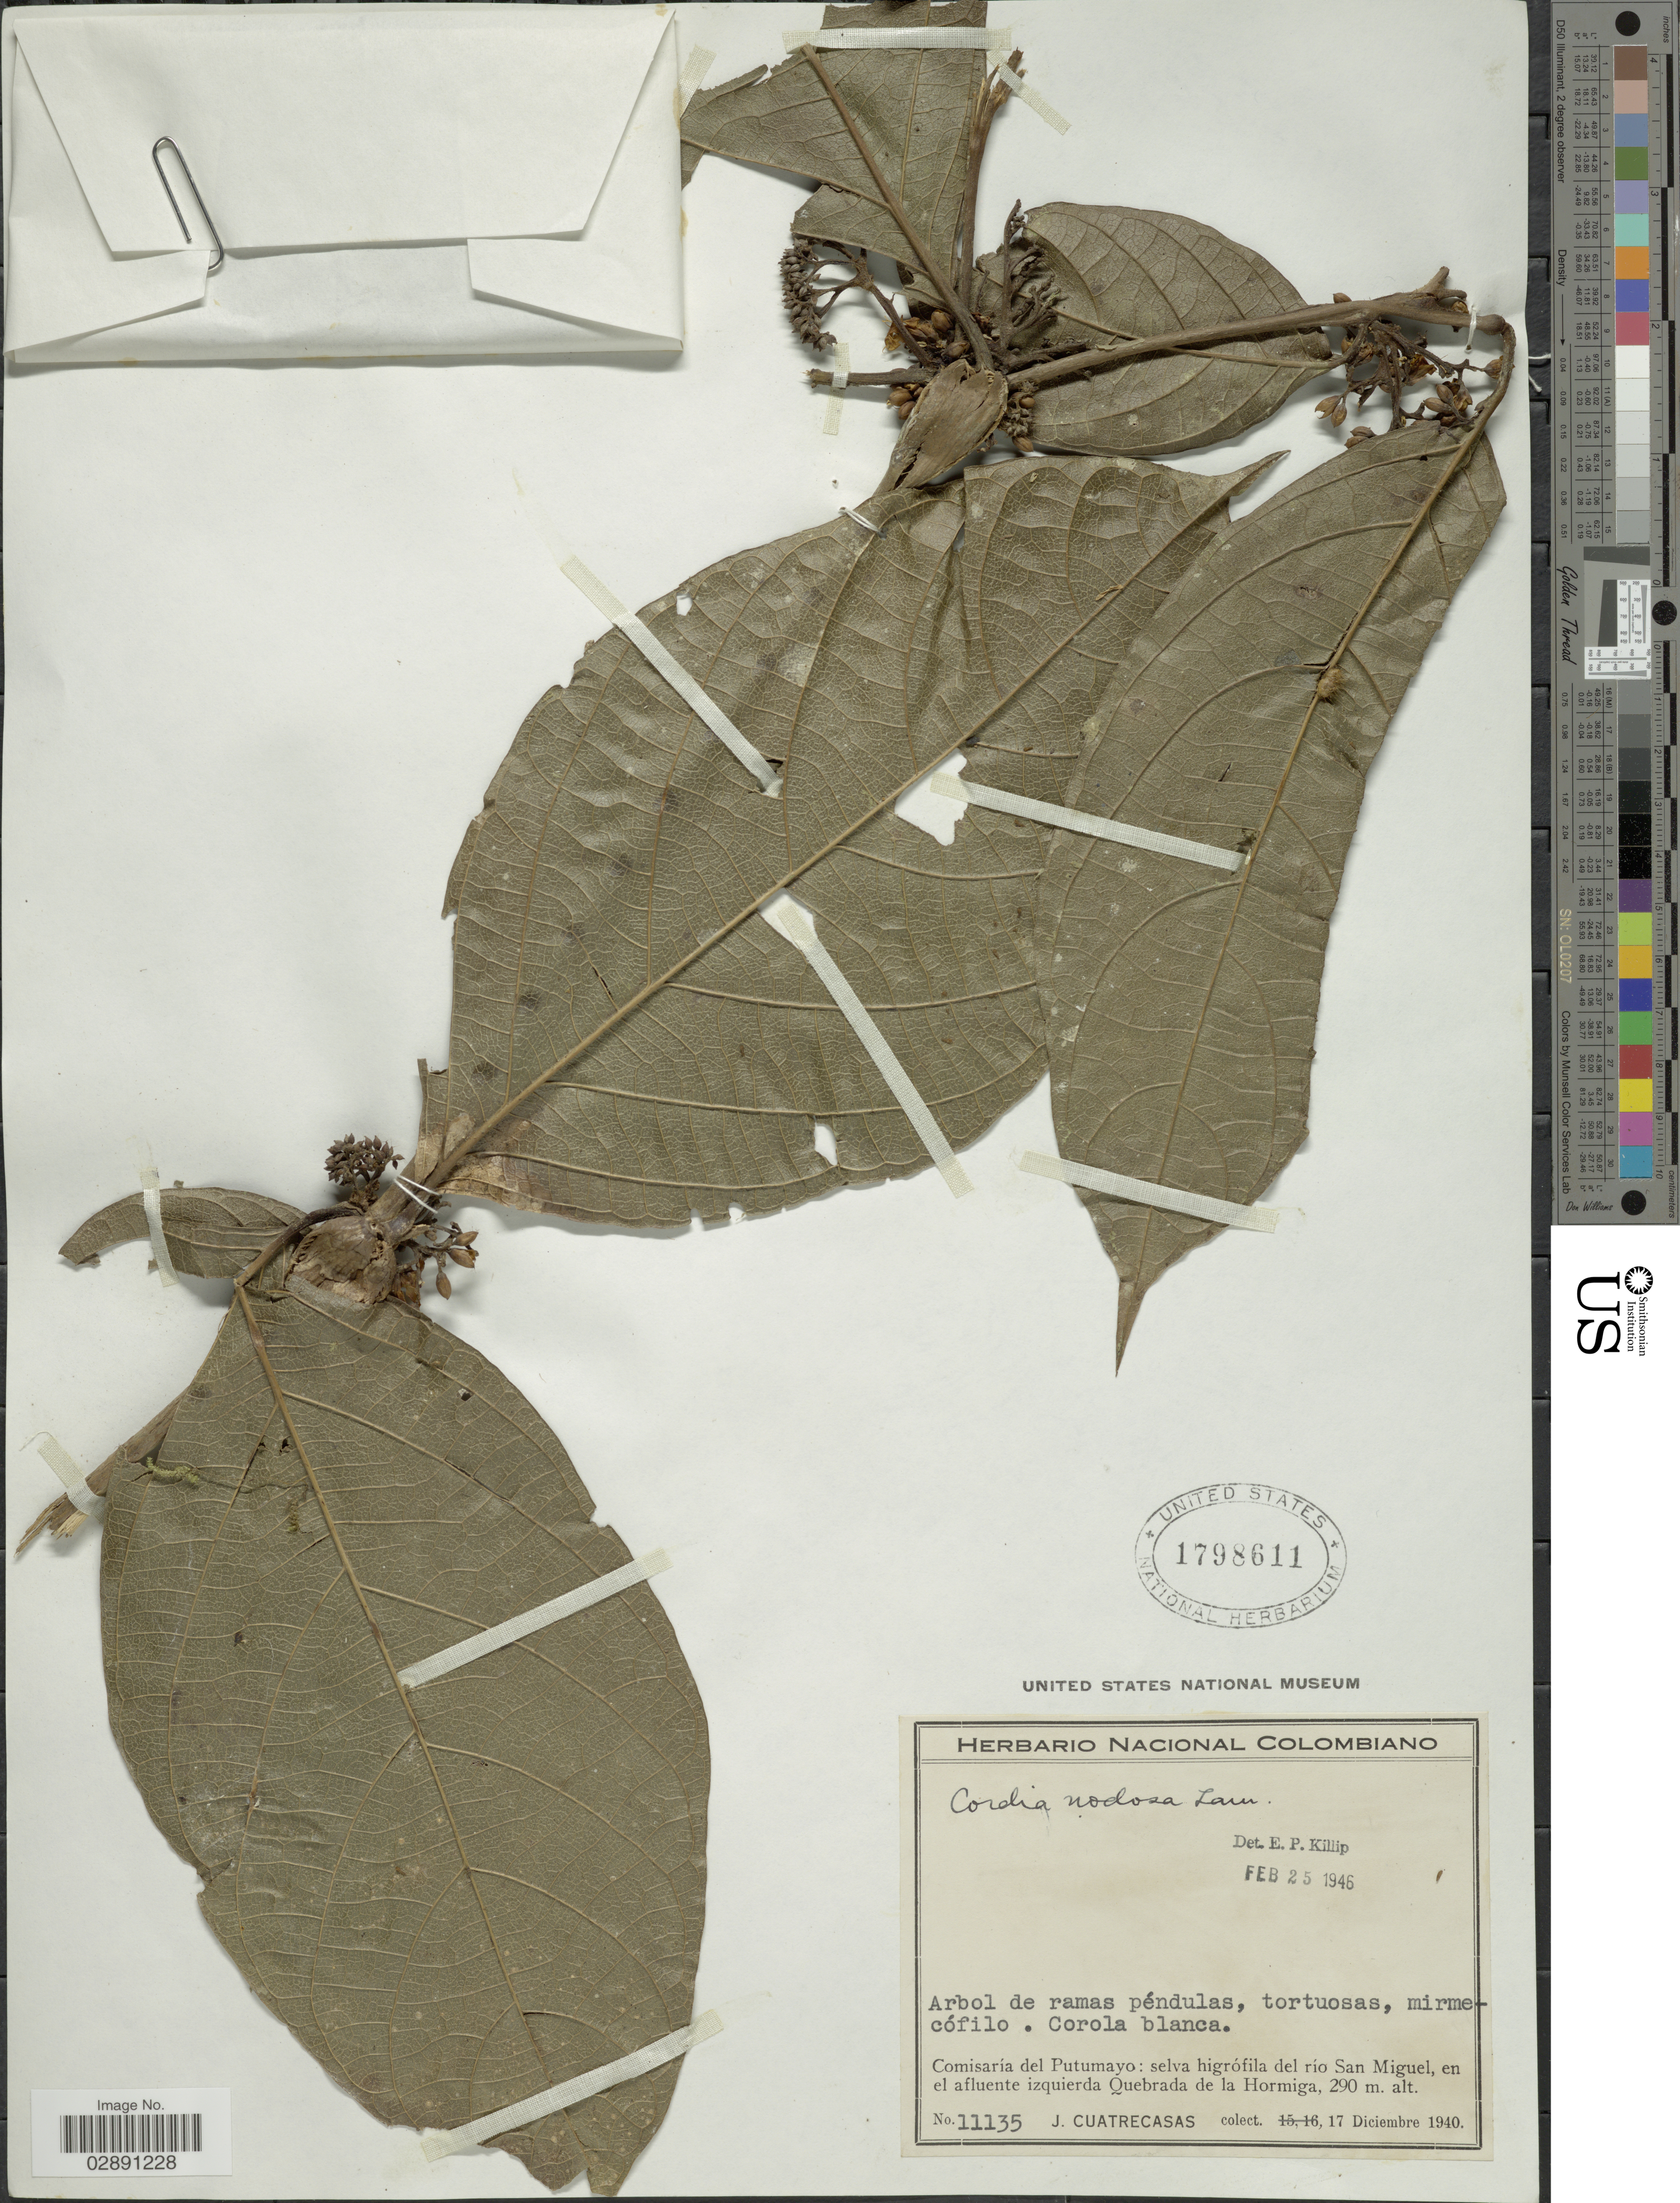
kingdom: Plantae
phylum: Tracheophyta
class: Magnoliopsida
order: Boraginales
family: Cordiaceae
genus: Cordia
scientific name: Cordia nodosa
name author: Lam.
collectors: J. Cuatrecasas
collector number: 11135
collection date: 1940-12-17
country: Colombia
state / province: Putumayo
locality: Comisaría del Putumayo: selva higrófila del río San Miguel, en el afluente izquierda Quebrada de la Hormiga.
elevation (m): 290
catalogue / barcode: US 1798611